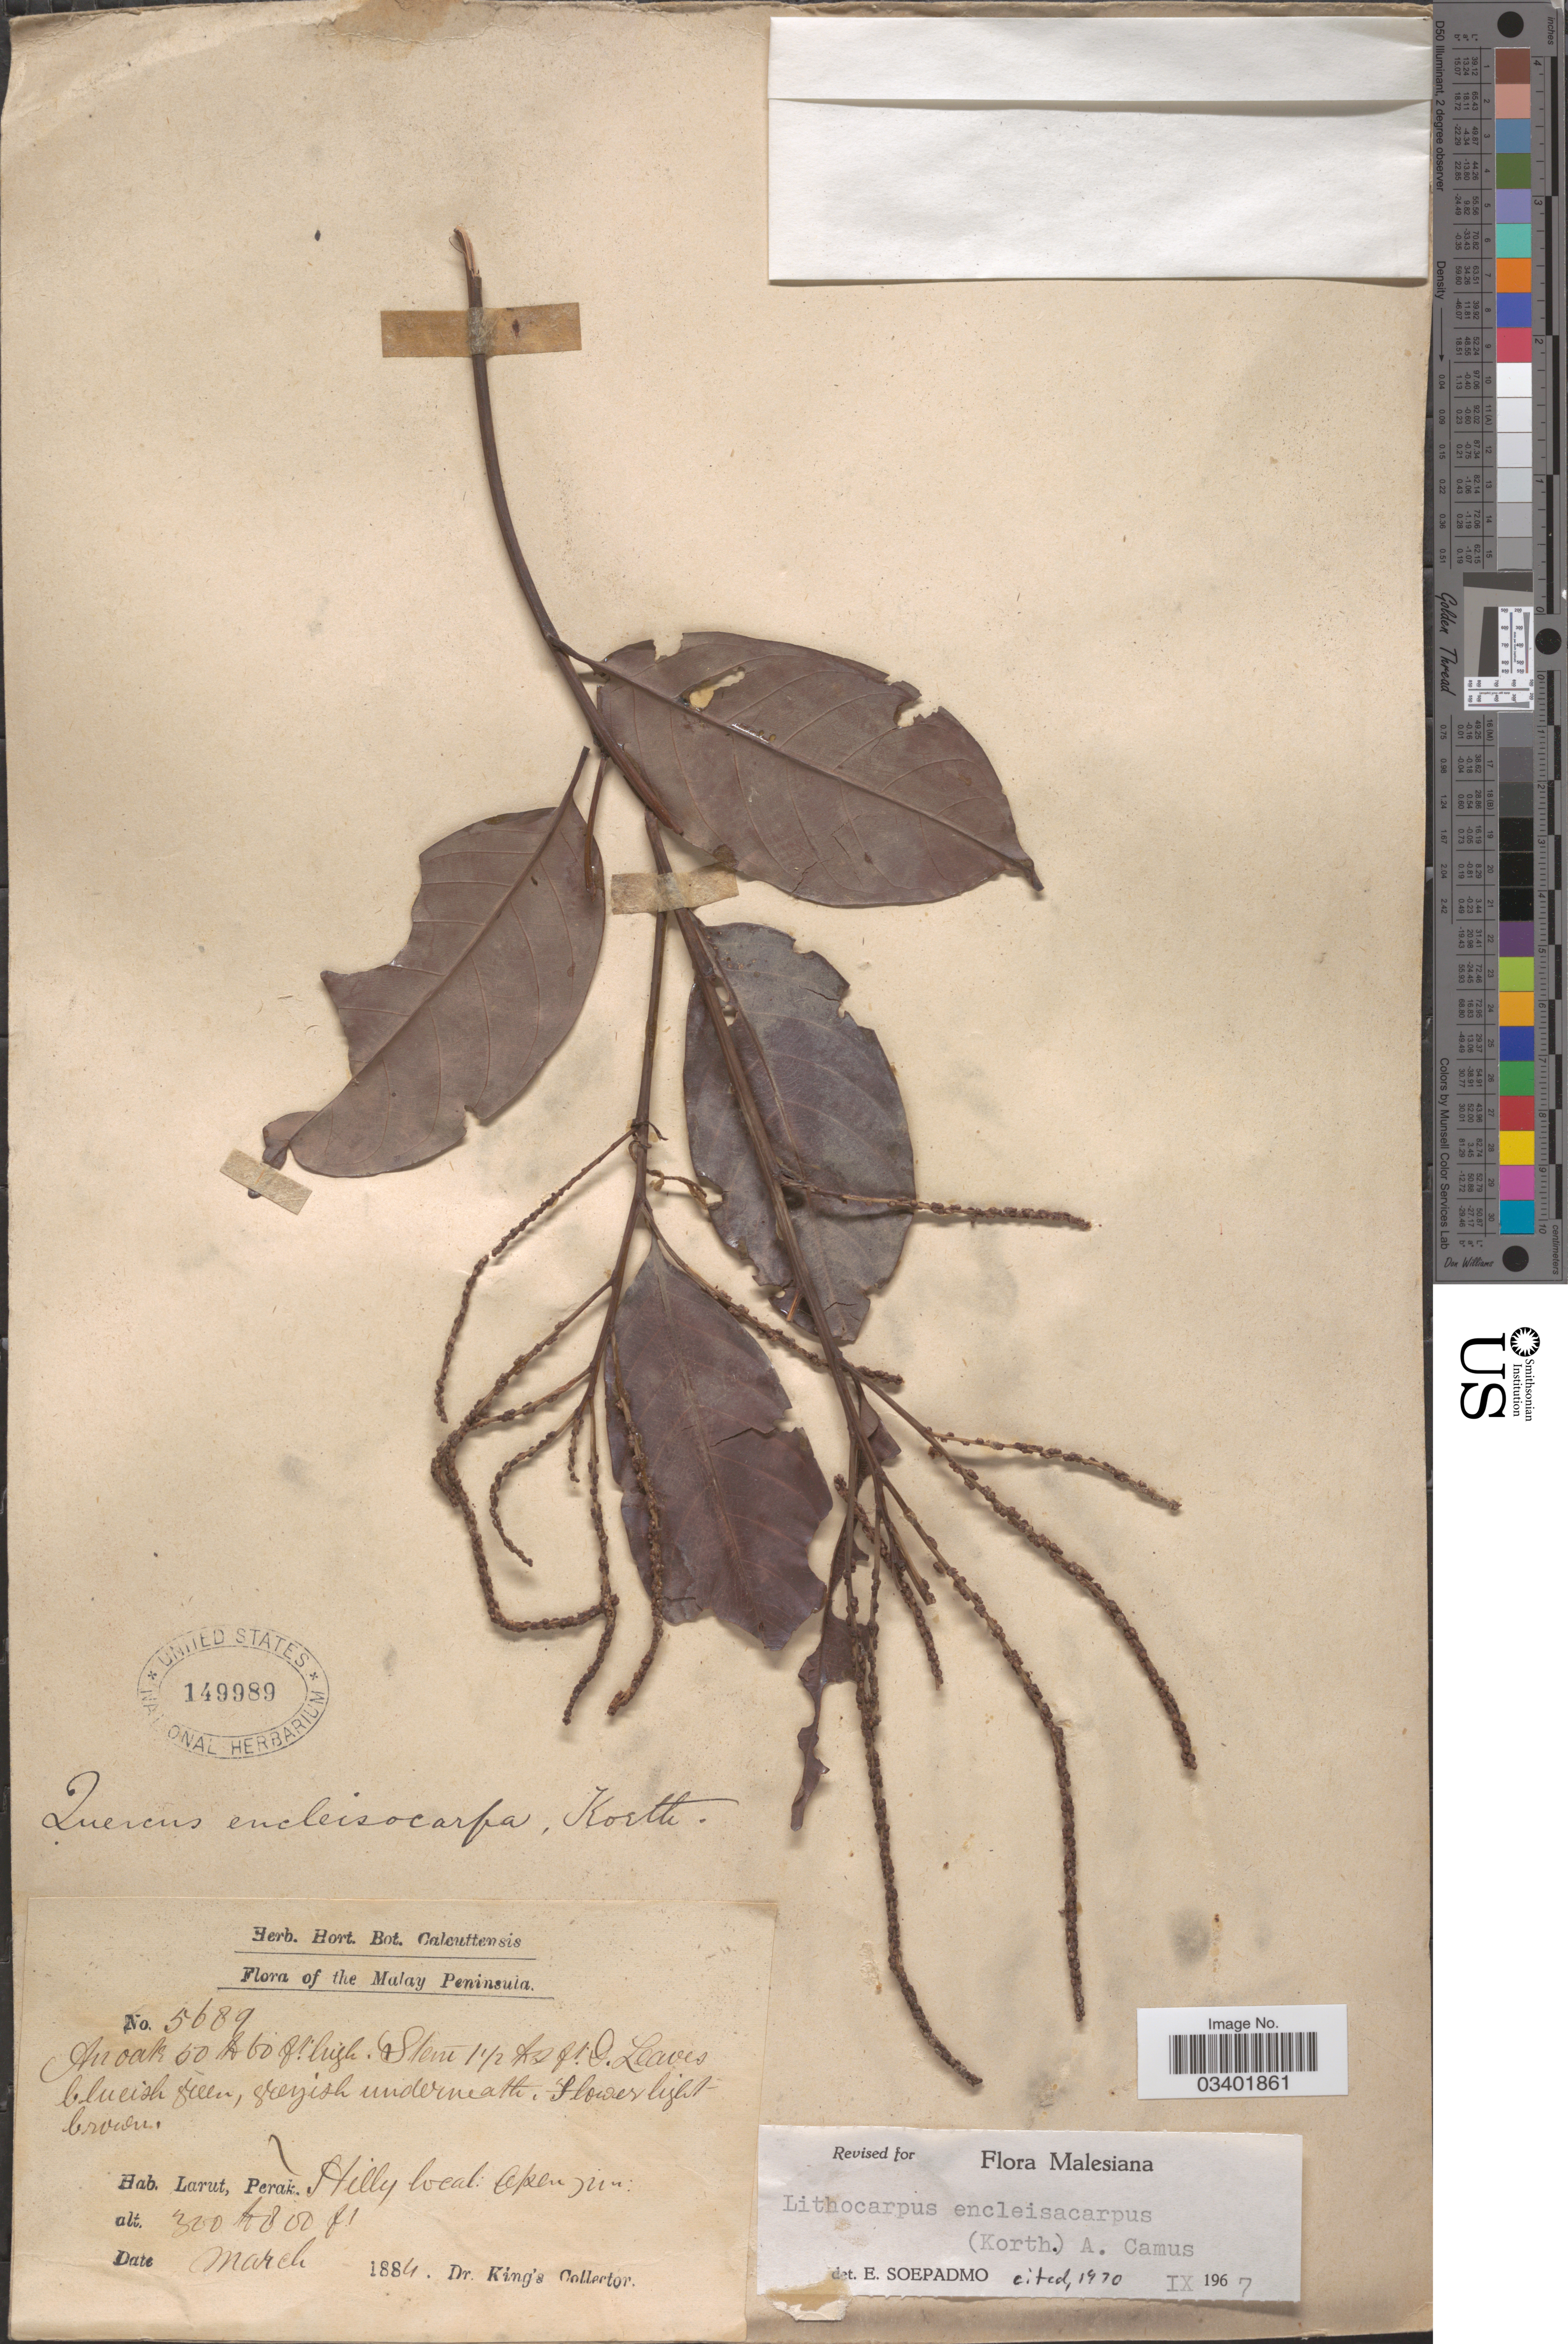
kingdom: Plantae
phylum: Tracheophyta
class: Magnoliopsida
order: Fagales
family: Fagaceae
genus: Lithocarpus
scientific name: Lithocarpus encleisocarpus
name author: (Korth.) A. Camus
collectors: Dr. King's collector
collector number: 5689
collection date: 1884-03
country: Malaysia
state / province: Perak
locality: Malay Peninsula. Larut.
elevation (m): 91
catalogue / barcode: US 149989